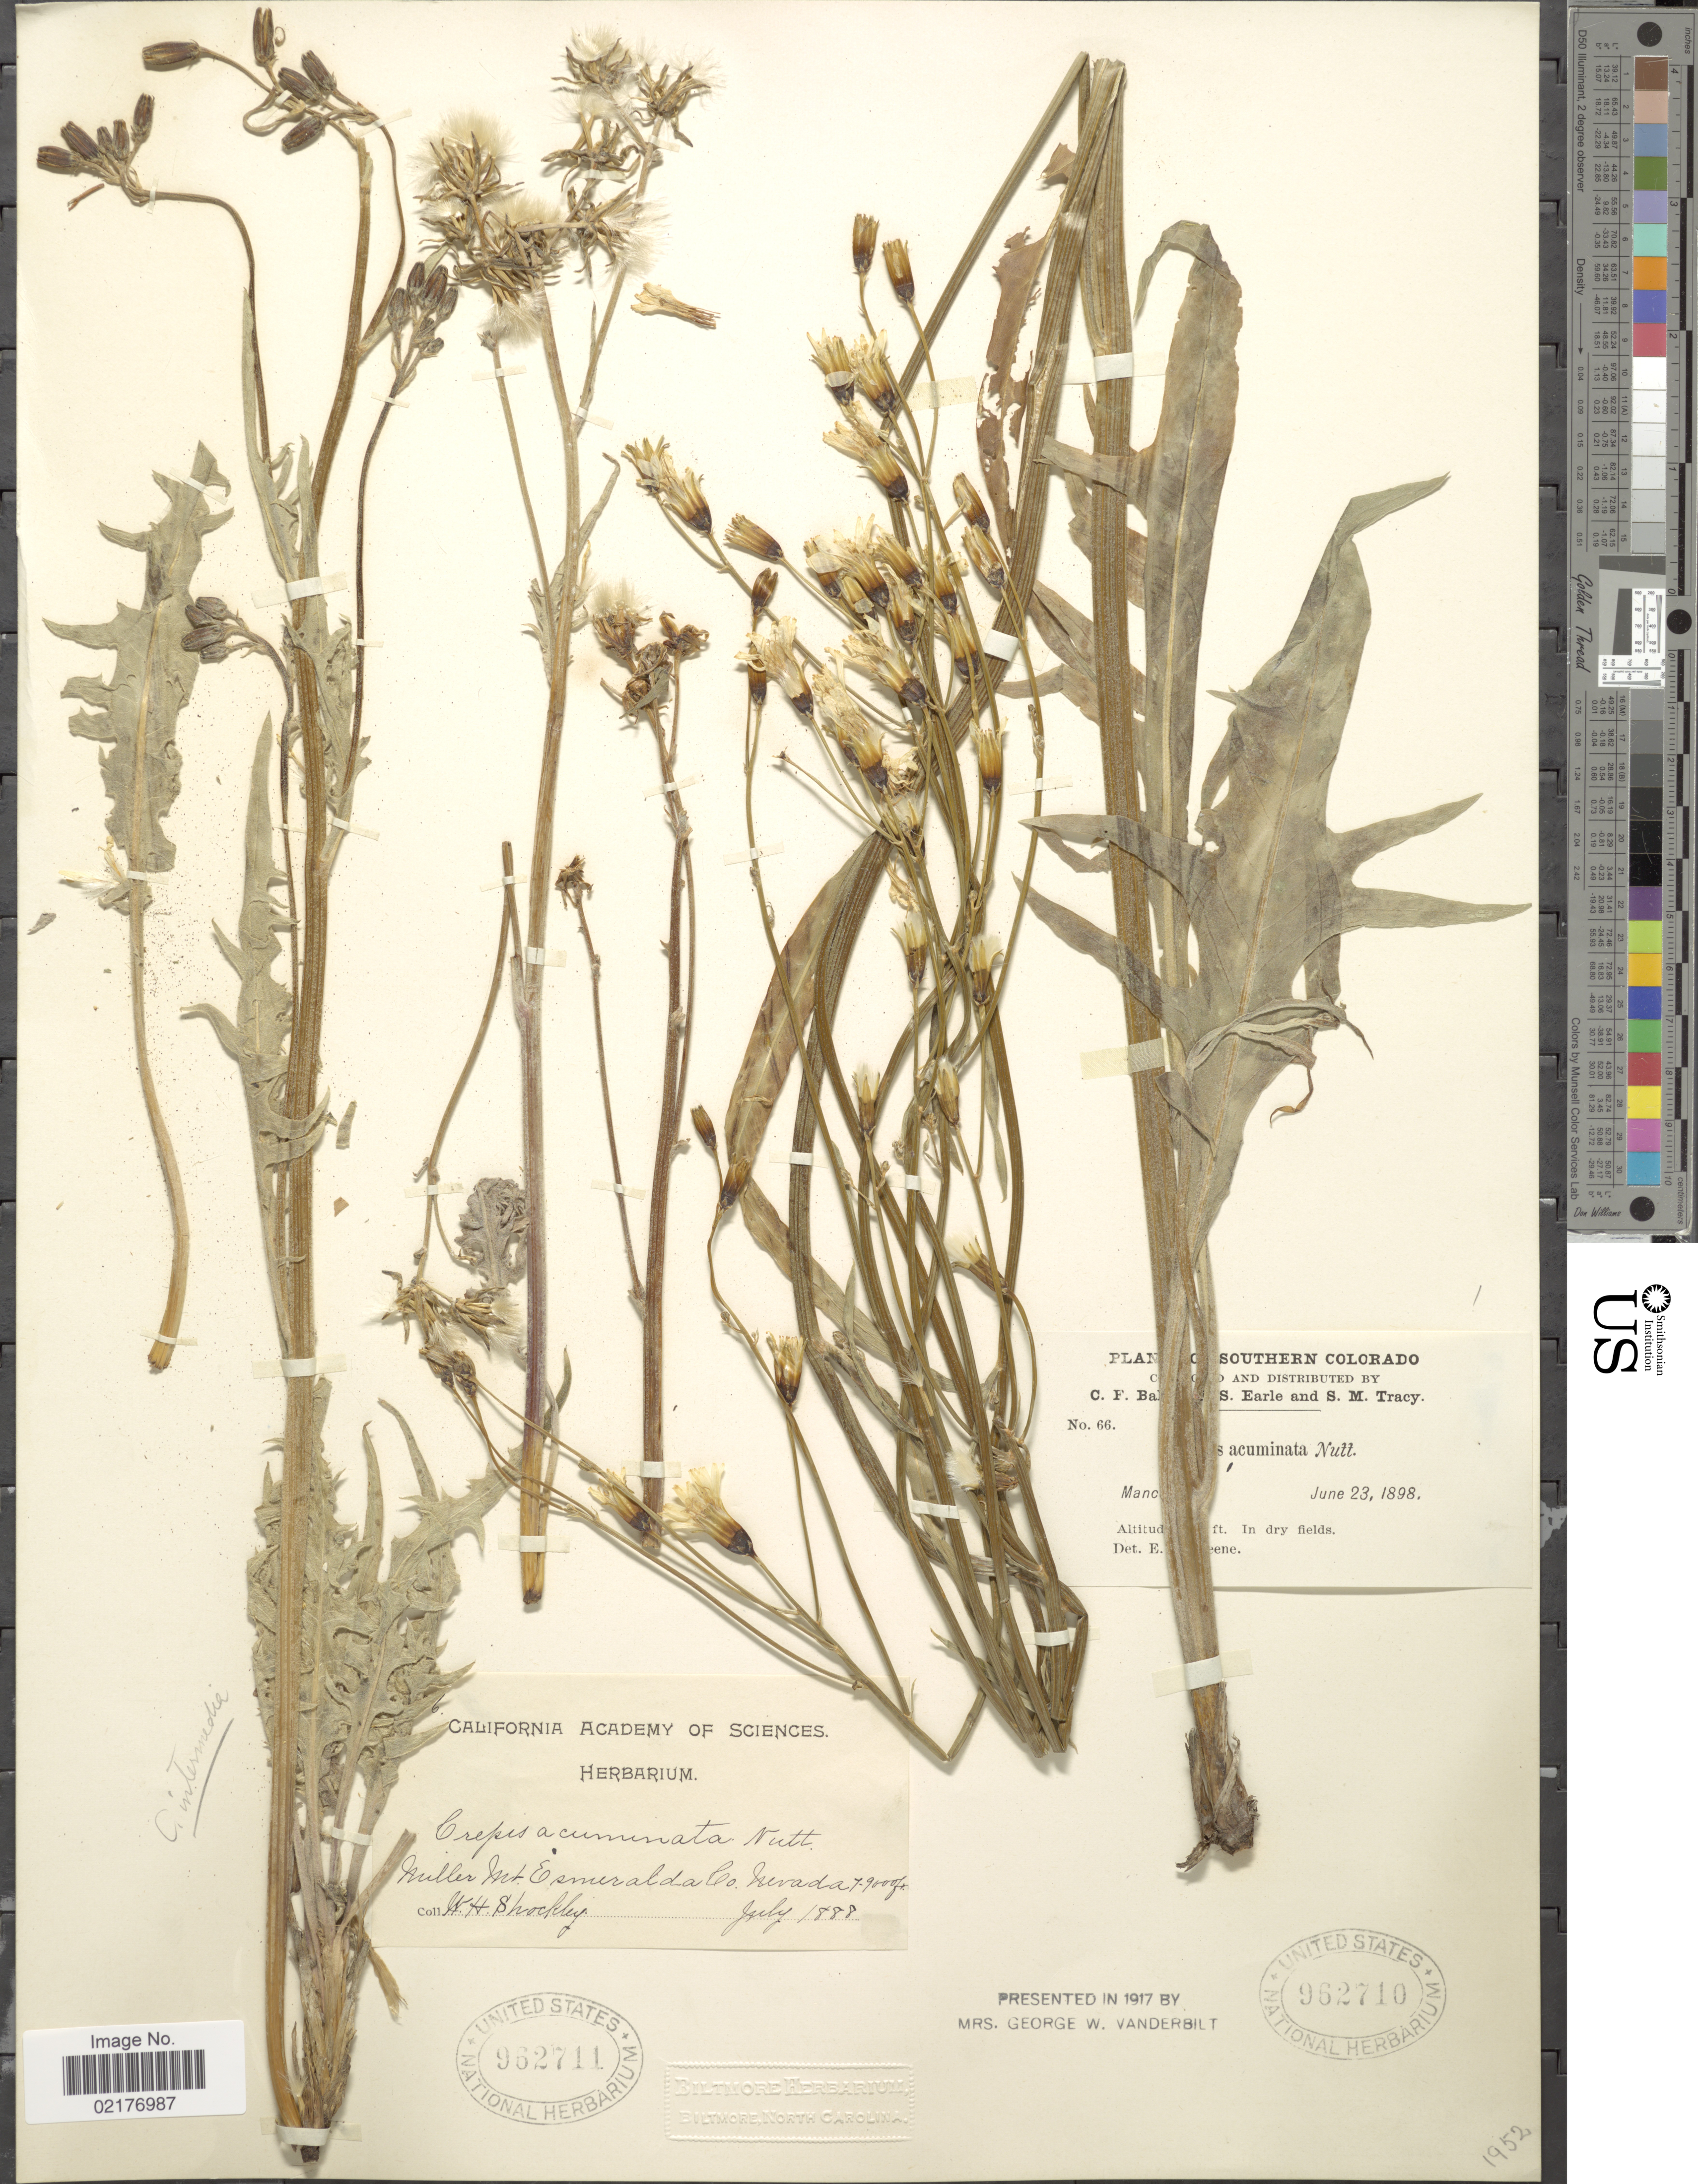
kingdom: Plantae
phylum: Tracheophyta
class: Magnoliopsida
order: Asterales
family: Asteraceae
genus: Crepis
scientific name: Crepis intermedia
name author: A. Gray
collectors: C. F. Baker, F. S. Earle & S. M. Tracy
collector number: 66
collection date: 1898-06-23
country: United States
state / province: Colorado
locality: Southern Colorado, Man [illegible text]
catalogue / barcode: US 962710-2